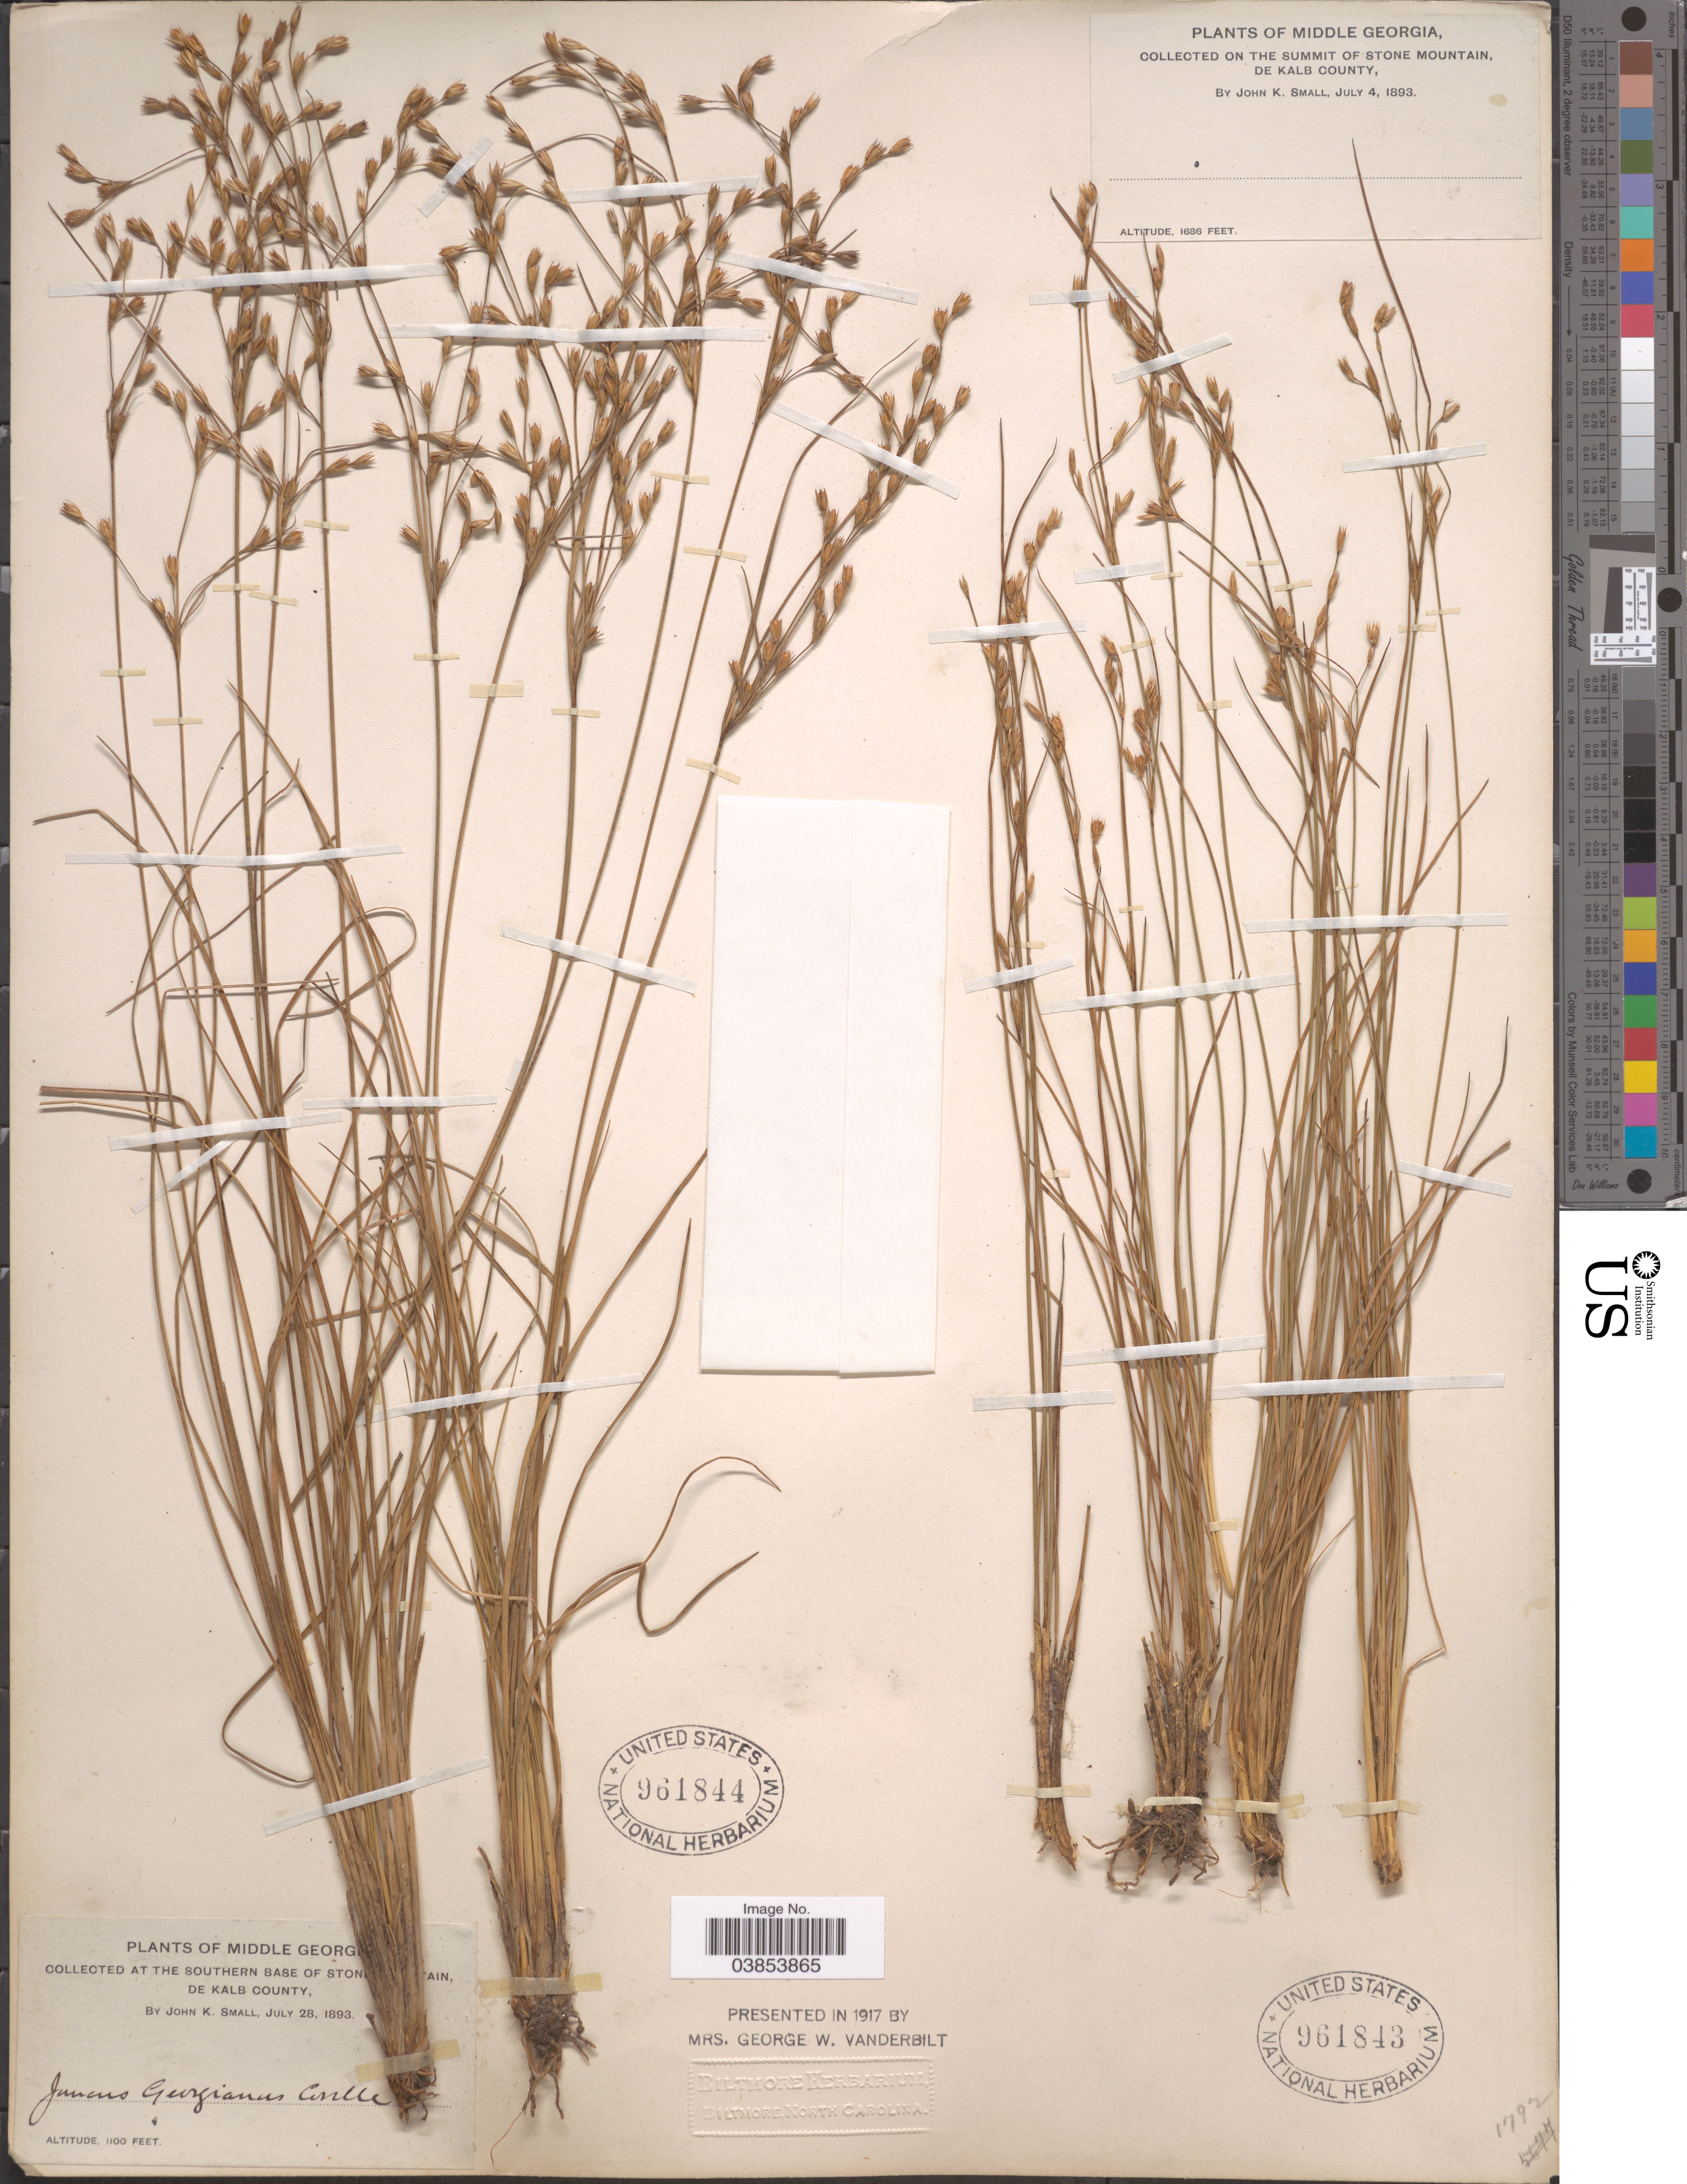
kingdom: Plantae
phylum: Tracheophyta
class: Liliopsida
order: Poales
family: Juncaceae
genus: Juncus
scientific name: Juncus georgianus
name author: Coville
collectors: J. K. Small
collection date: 1893-07-28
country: United States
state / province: Georgia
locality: Middle Georgia, at the Southern Base of Stone Mountain, De Kalb County.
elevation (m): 335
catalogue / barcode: US 961844-2